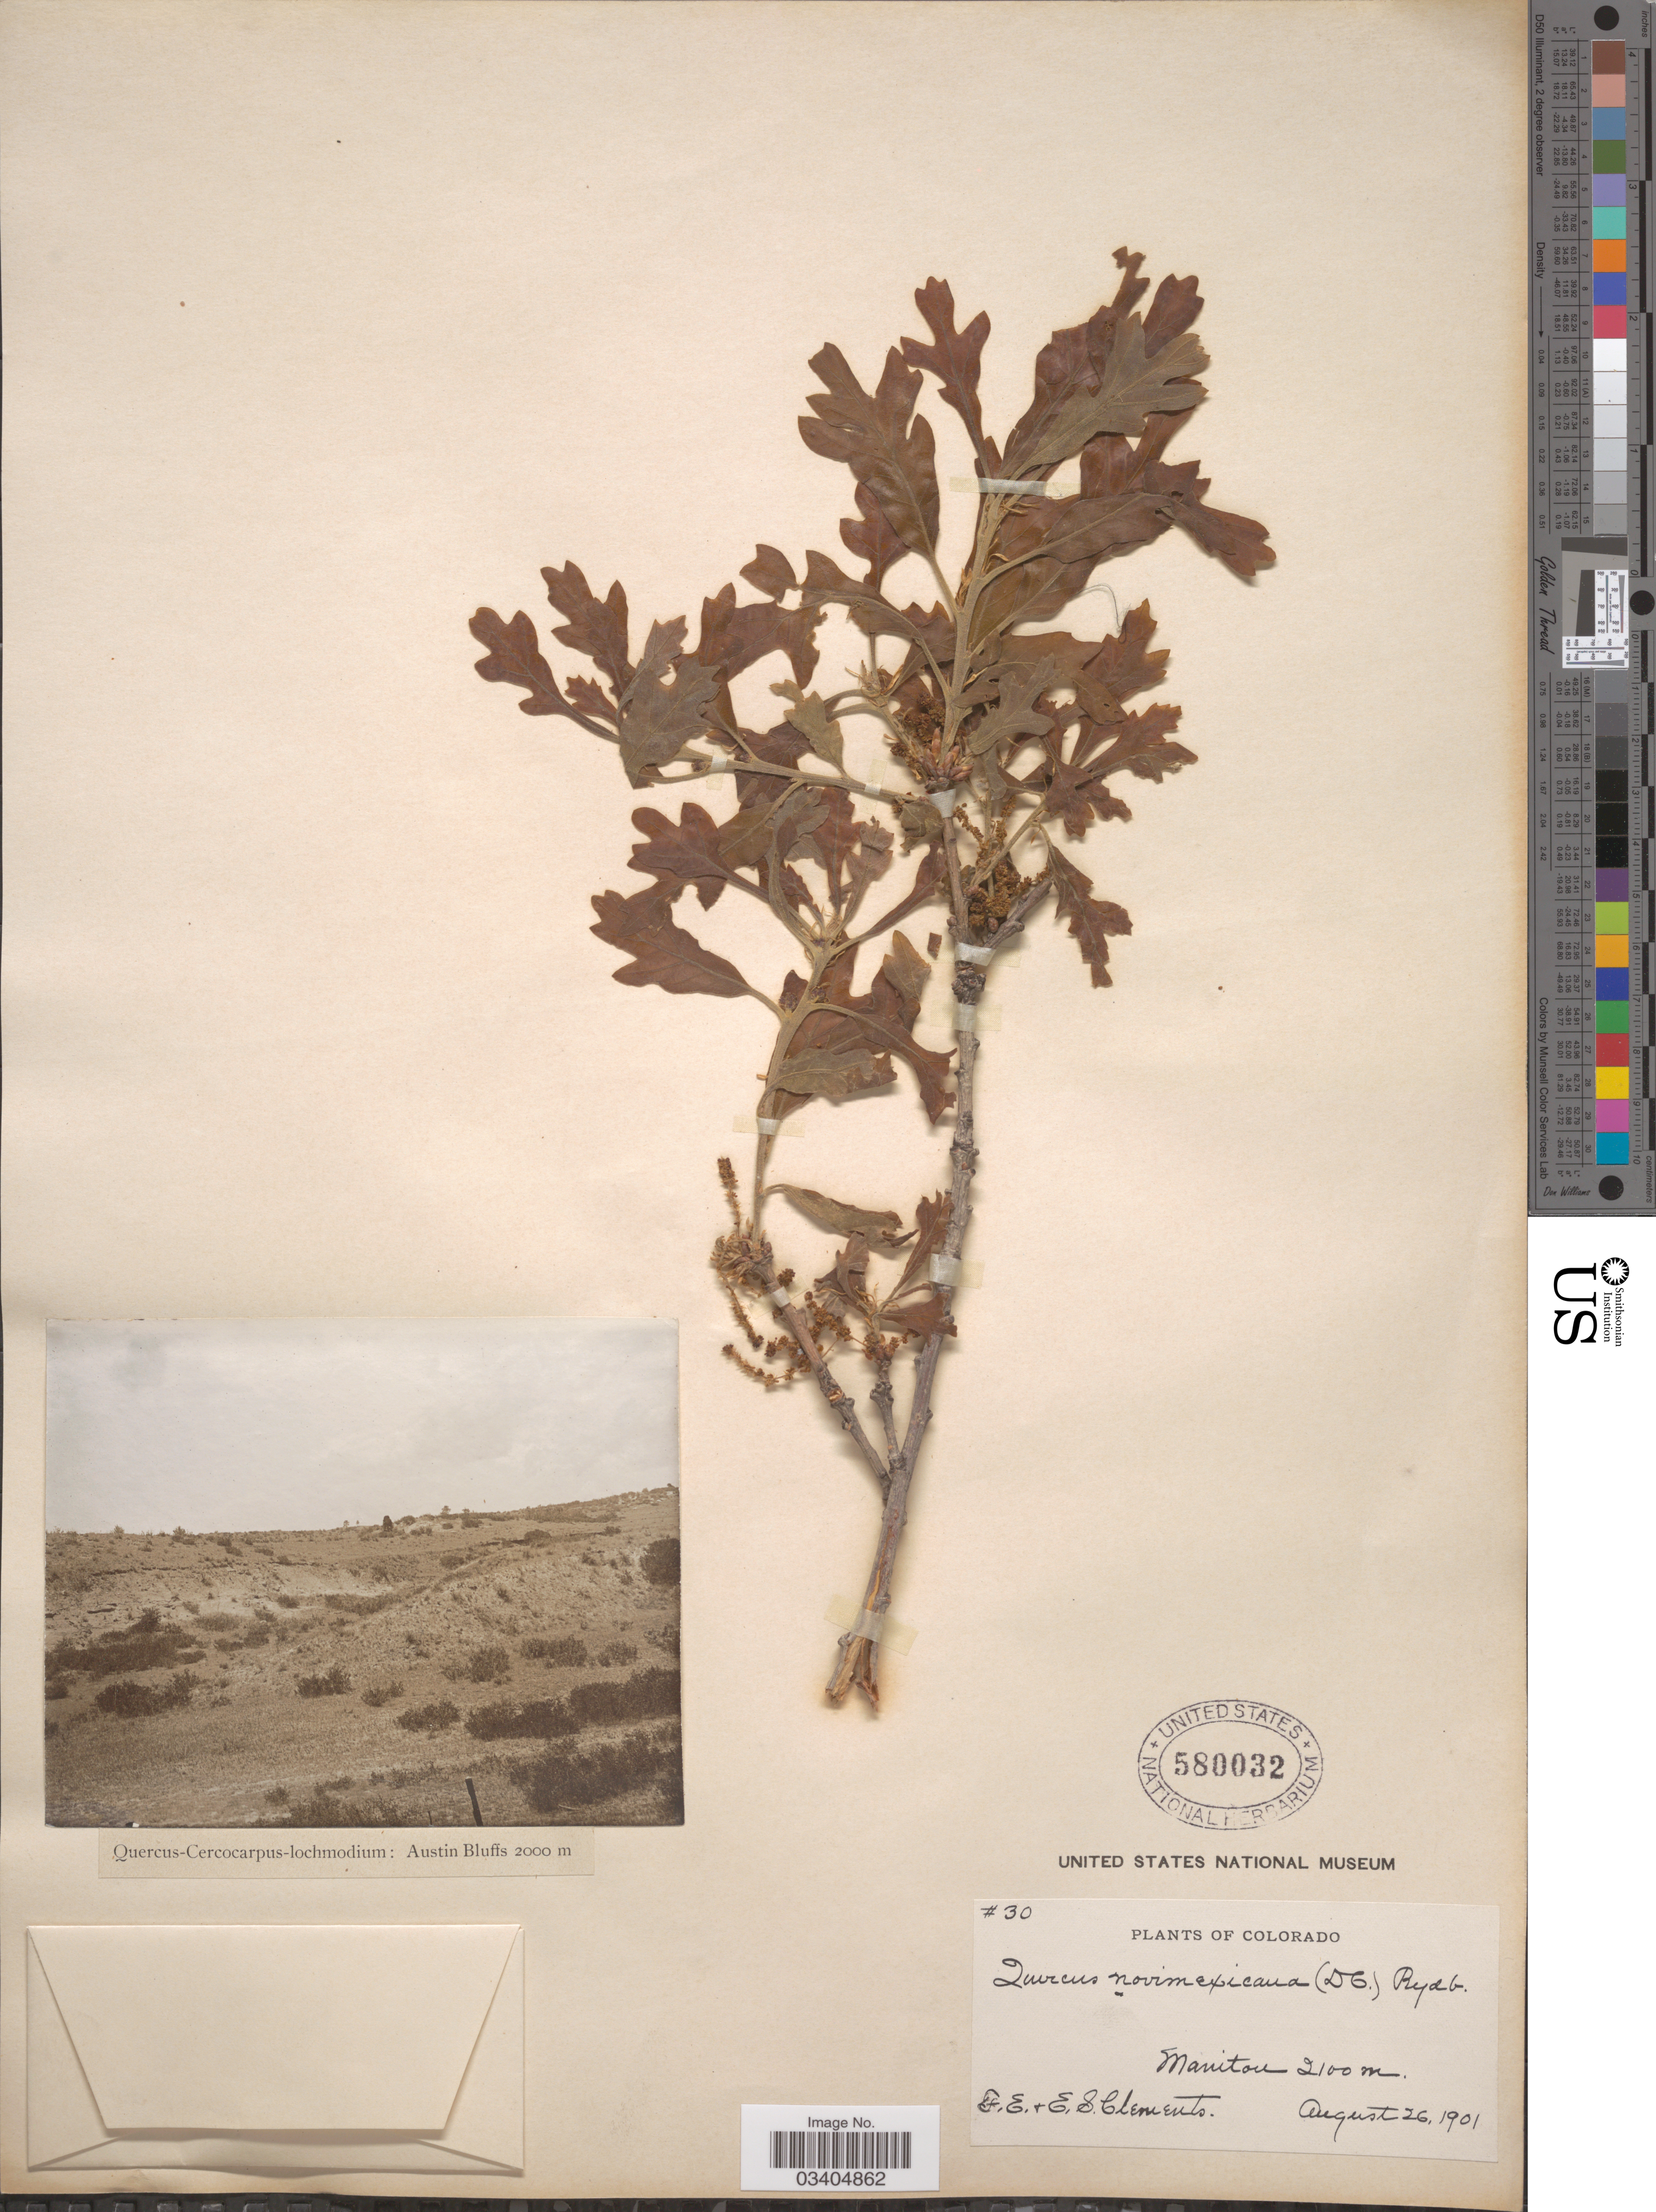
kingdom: Plantae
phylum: Tracheophyta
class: Magnoliopsida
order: Fagales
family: Fagaceae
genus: Quercus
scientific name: Quercus gambelii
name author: Nutt.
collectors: F. E. Clements & E. S. Clements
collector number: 30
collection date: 1901-08-26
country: United States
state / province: Colorado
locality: Manitou.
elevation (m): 2100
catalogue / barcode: US 580032